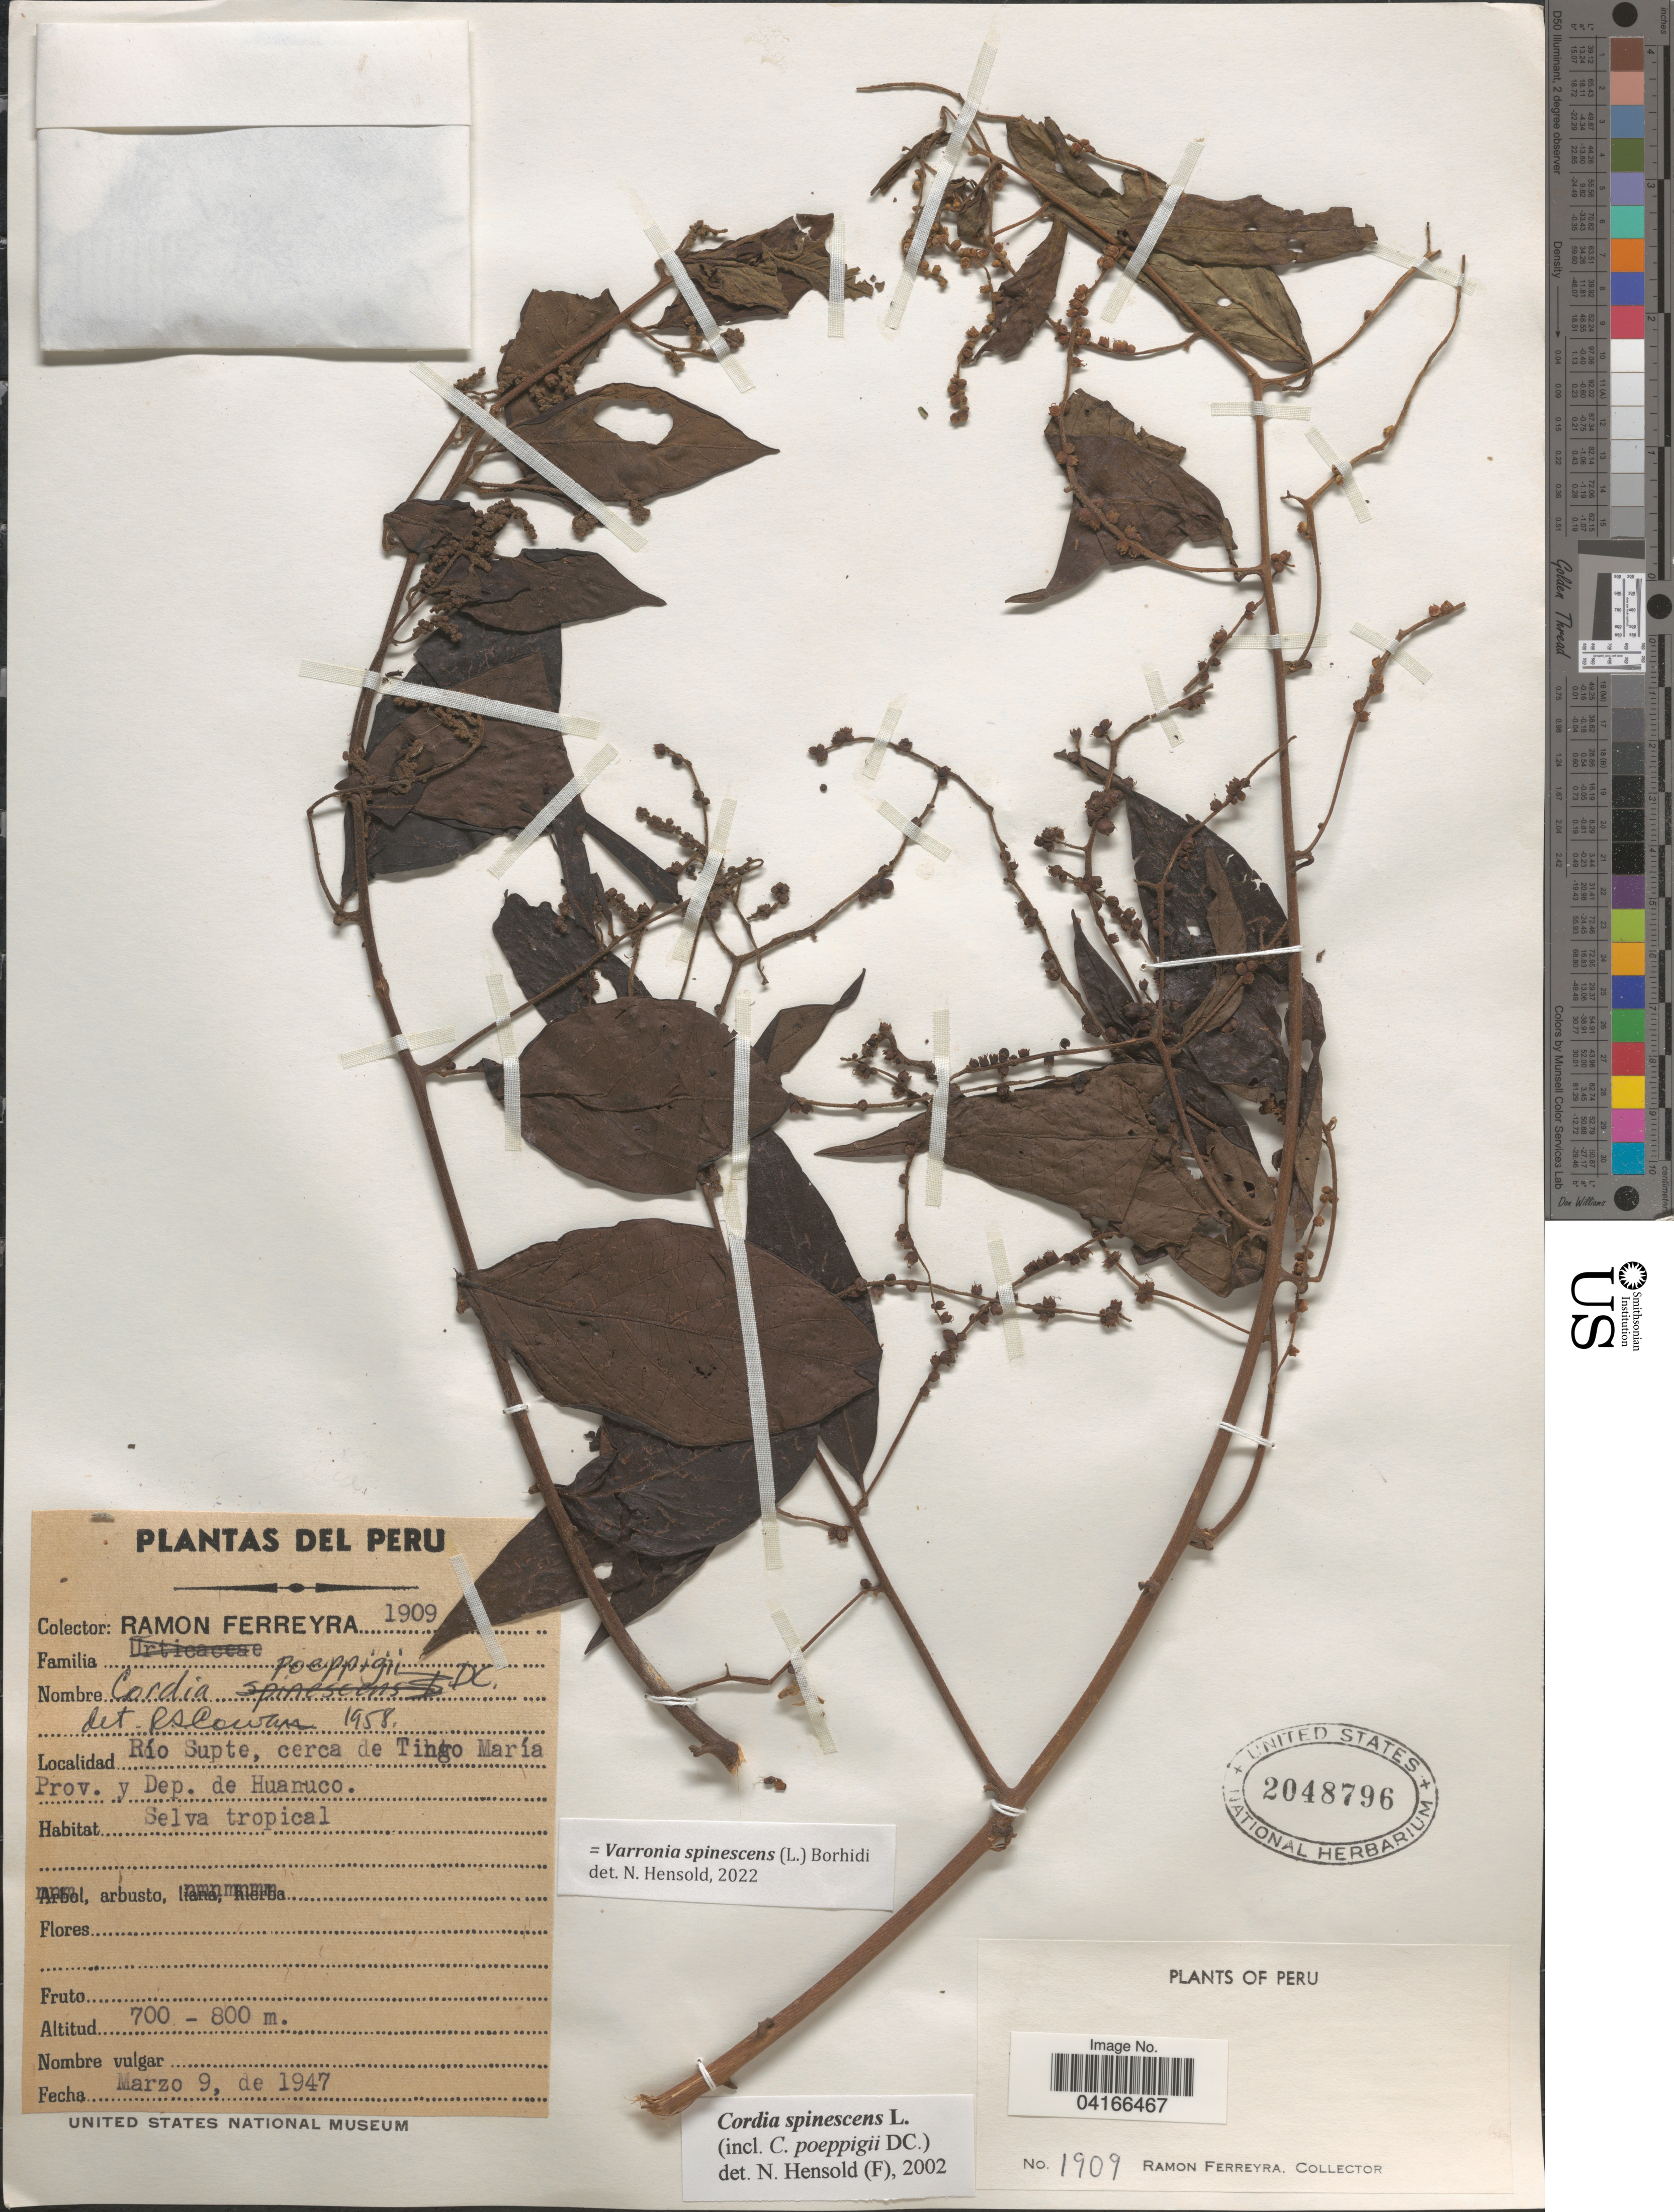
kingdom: Plantae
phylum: Tracheophyta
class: Magnoliopsida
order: Boraginales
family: Cordiaceae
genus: Varronia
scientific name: Varronia spinescens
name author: (L.) Borhidi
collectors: R. A. Ferreyra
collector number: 1909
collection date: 1947-03-09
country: Peru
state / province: Huánuco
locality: Río Supte, cerca de Tingo María. Dep. de Huanuco.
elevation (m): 700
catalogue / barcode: US 2048796